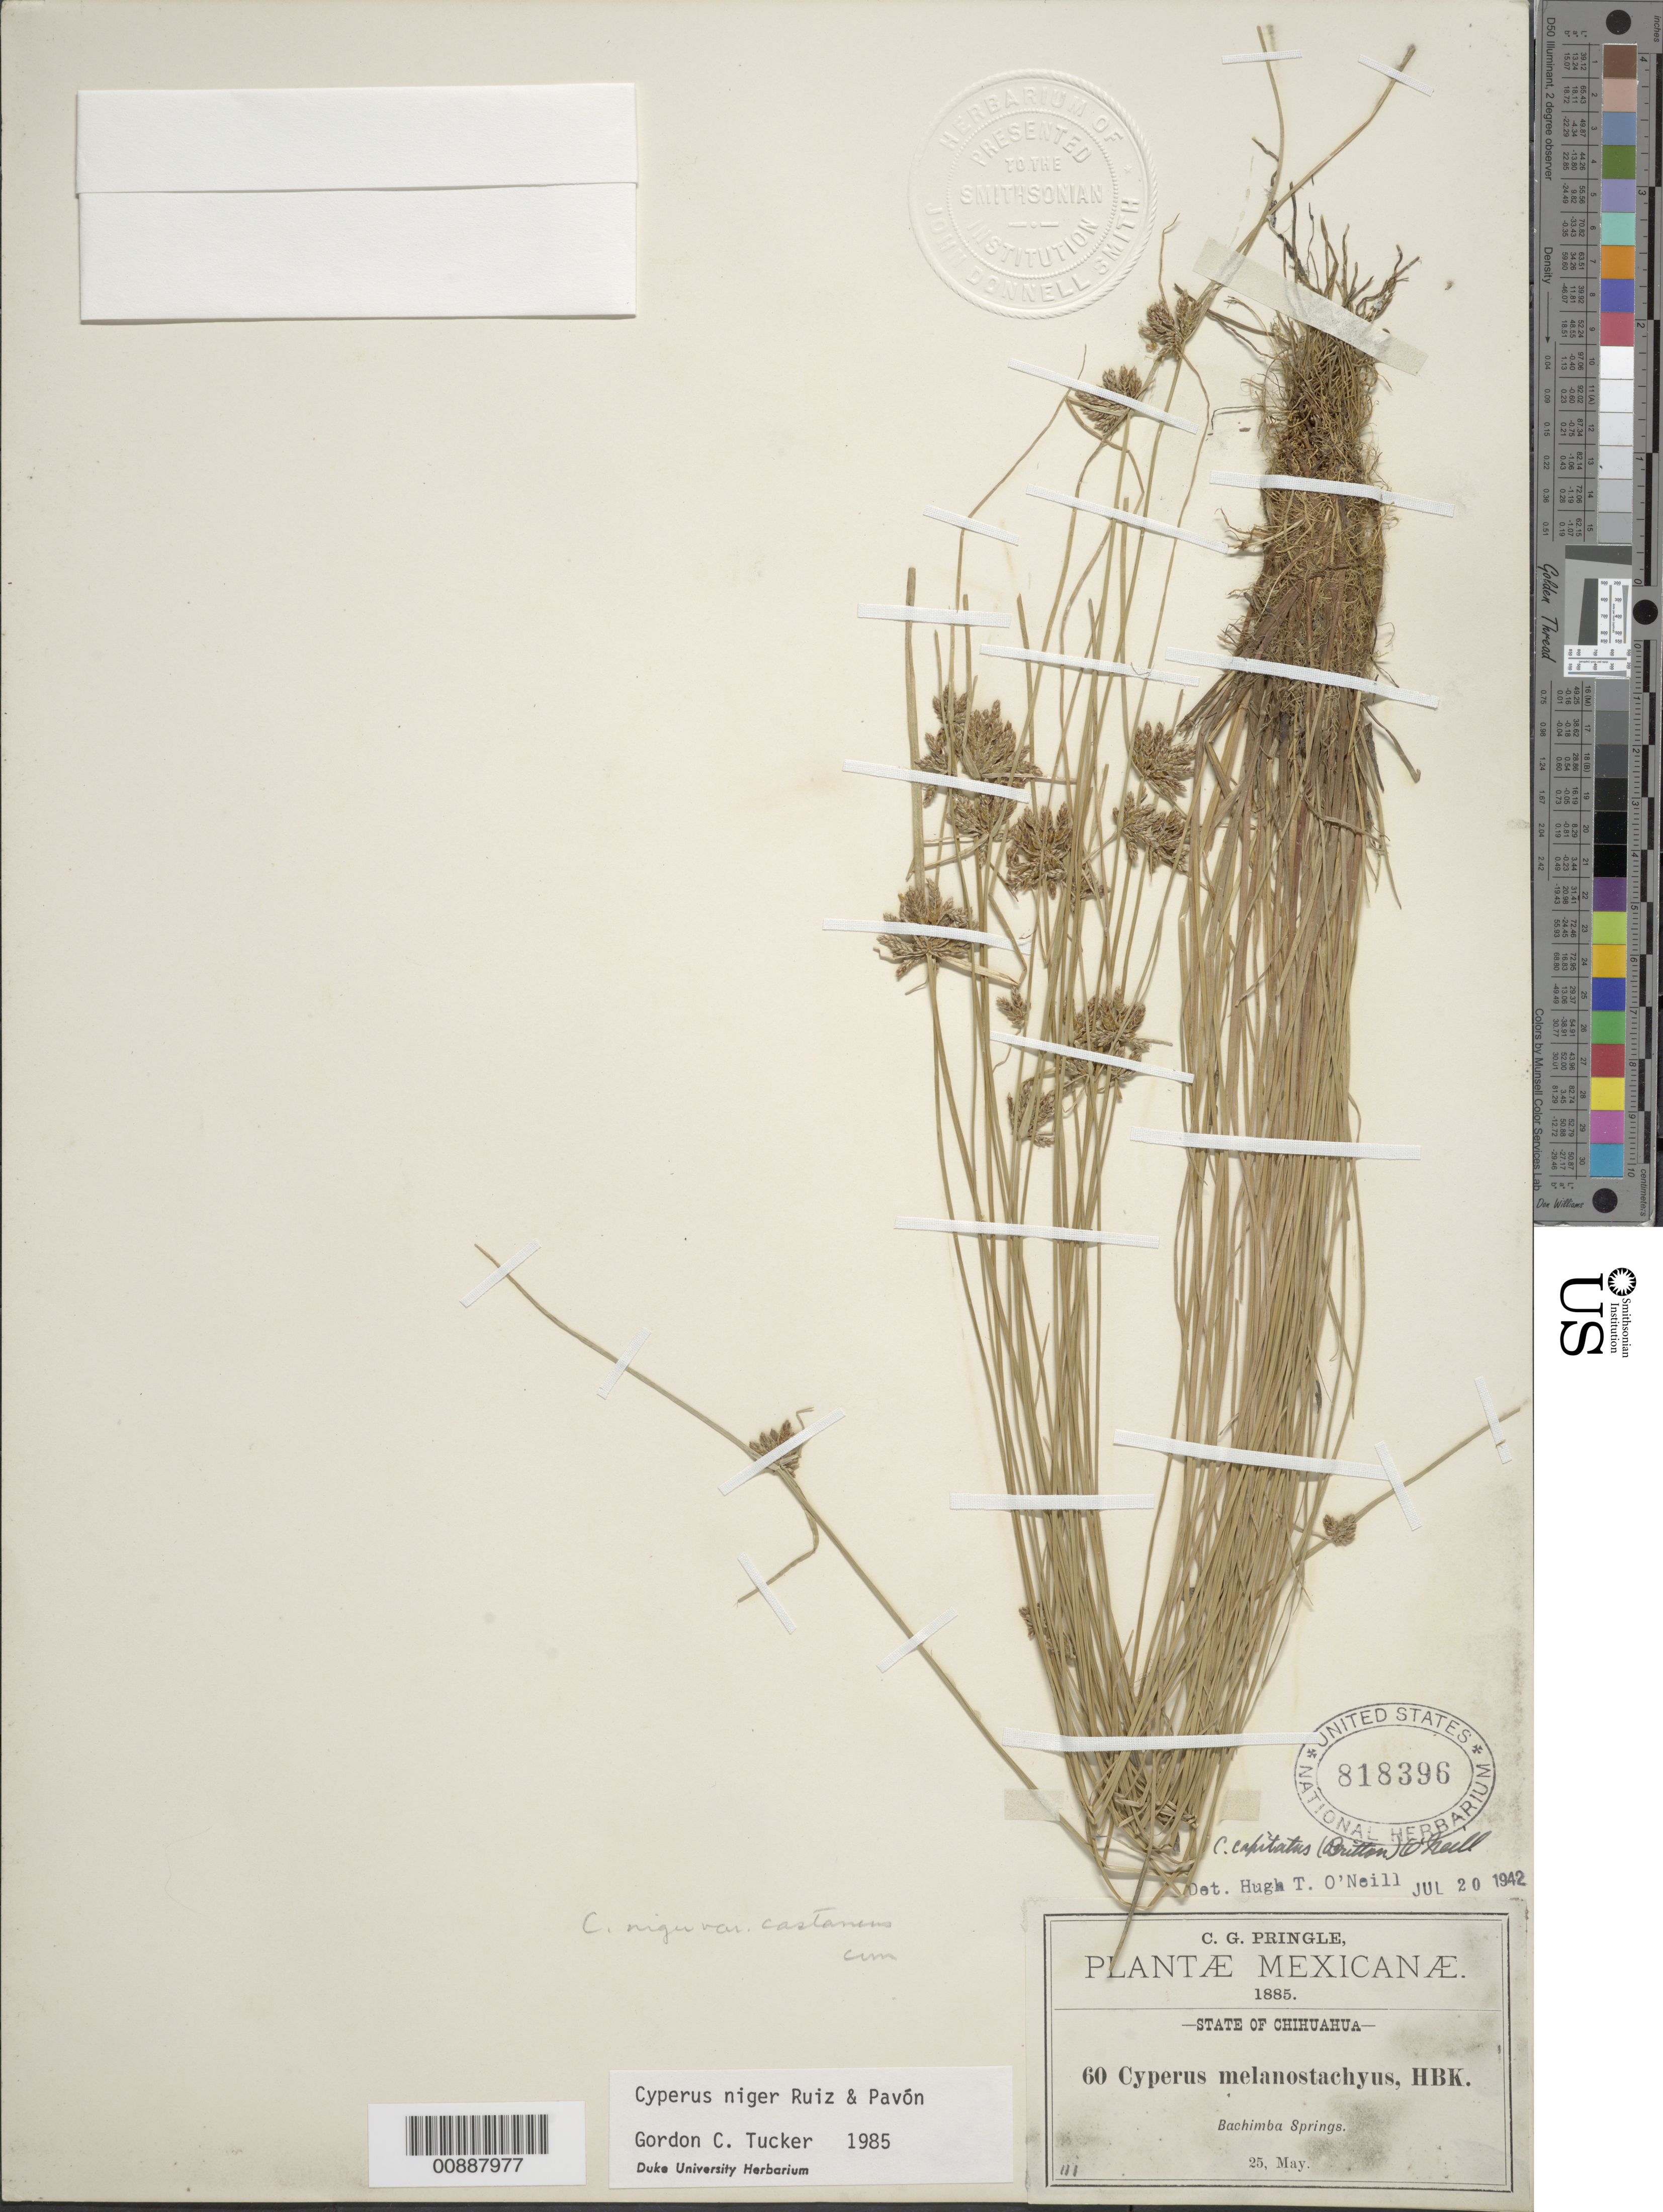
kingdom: Plantae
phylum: Tracheophyta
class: Liliopsida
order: Poales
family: Cyperaceae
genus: Cyperus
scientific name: Cyperus niger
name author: Ruiz & Pav.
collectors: C. G. Pringle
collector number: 60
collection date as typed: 25 May 1885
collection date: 1885-05-25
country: Mexico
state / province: Chihuahua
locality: Bachimba Springs, Chihuahua.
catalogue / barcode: US 818396